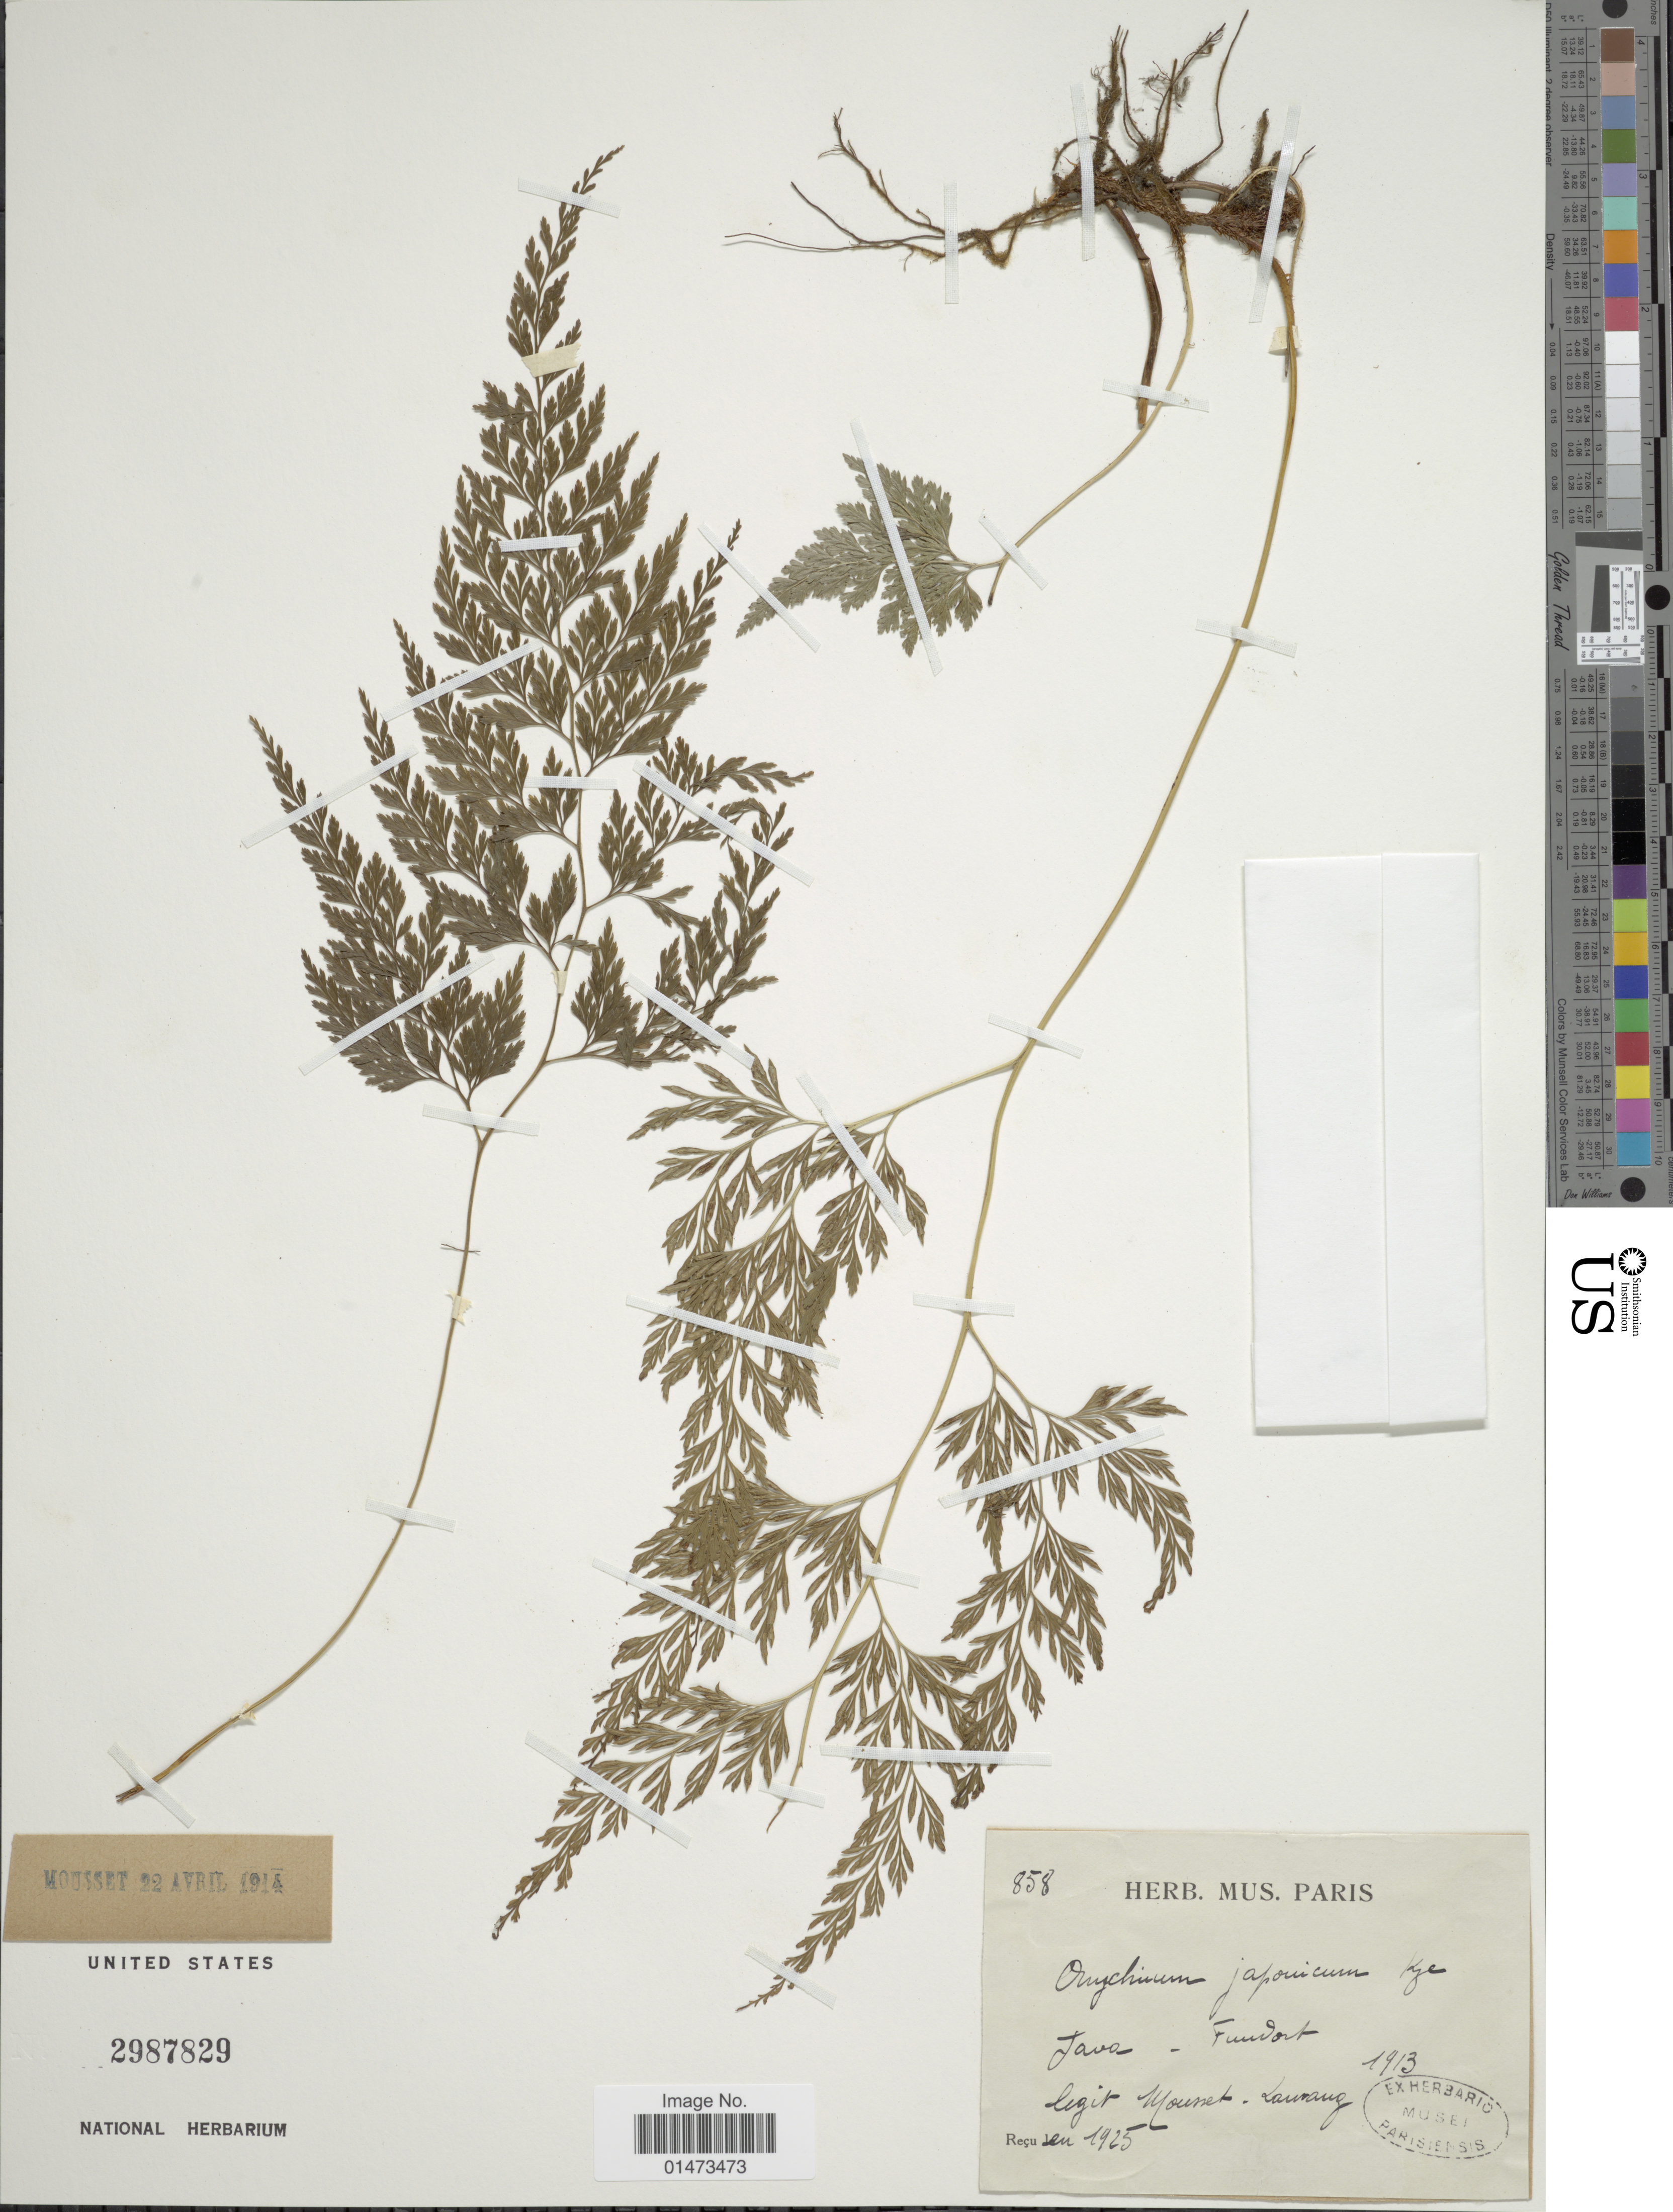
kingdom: Plantae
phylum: Tracheophyta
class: Polypodiopsida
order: Polypodiales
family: Pteridaceae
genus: Onychium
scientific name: Onychium japonicum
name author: (Thunb.) Kunze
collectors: Mousset-Lawang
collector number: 858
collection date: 1913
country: Indonesia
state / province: Java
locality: Fundort, Laurang. [interpreted]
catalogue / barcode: US 2987829